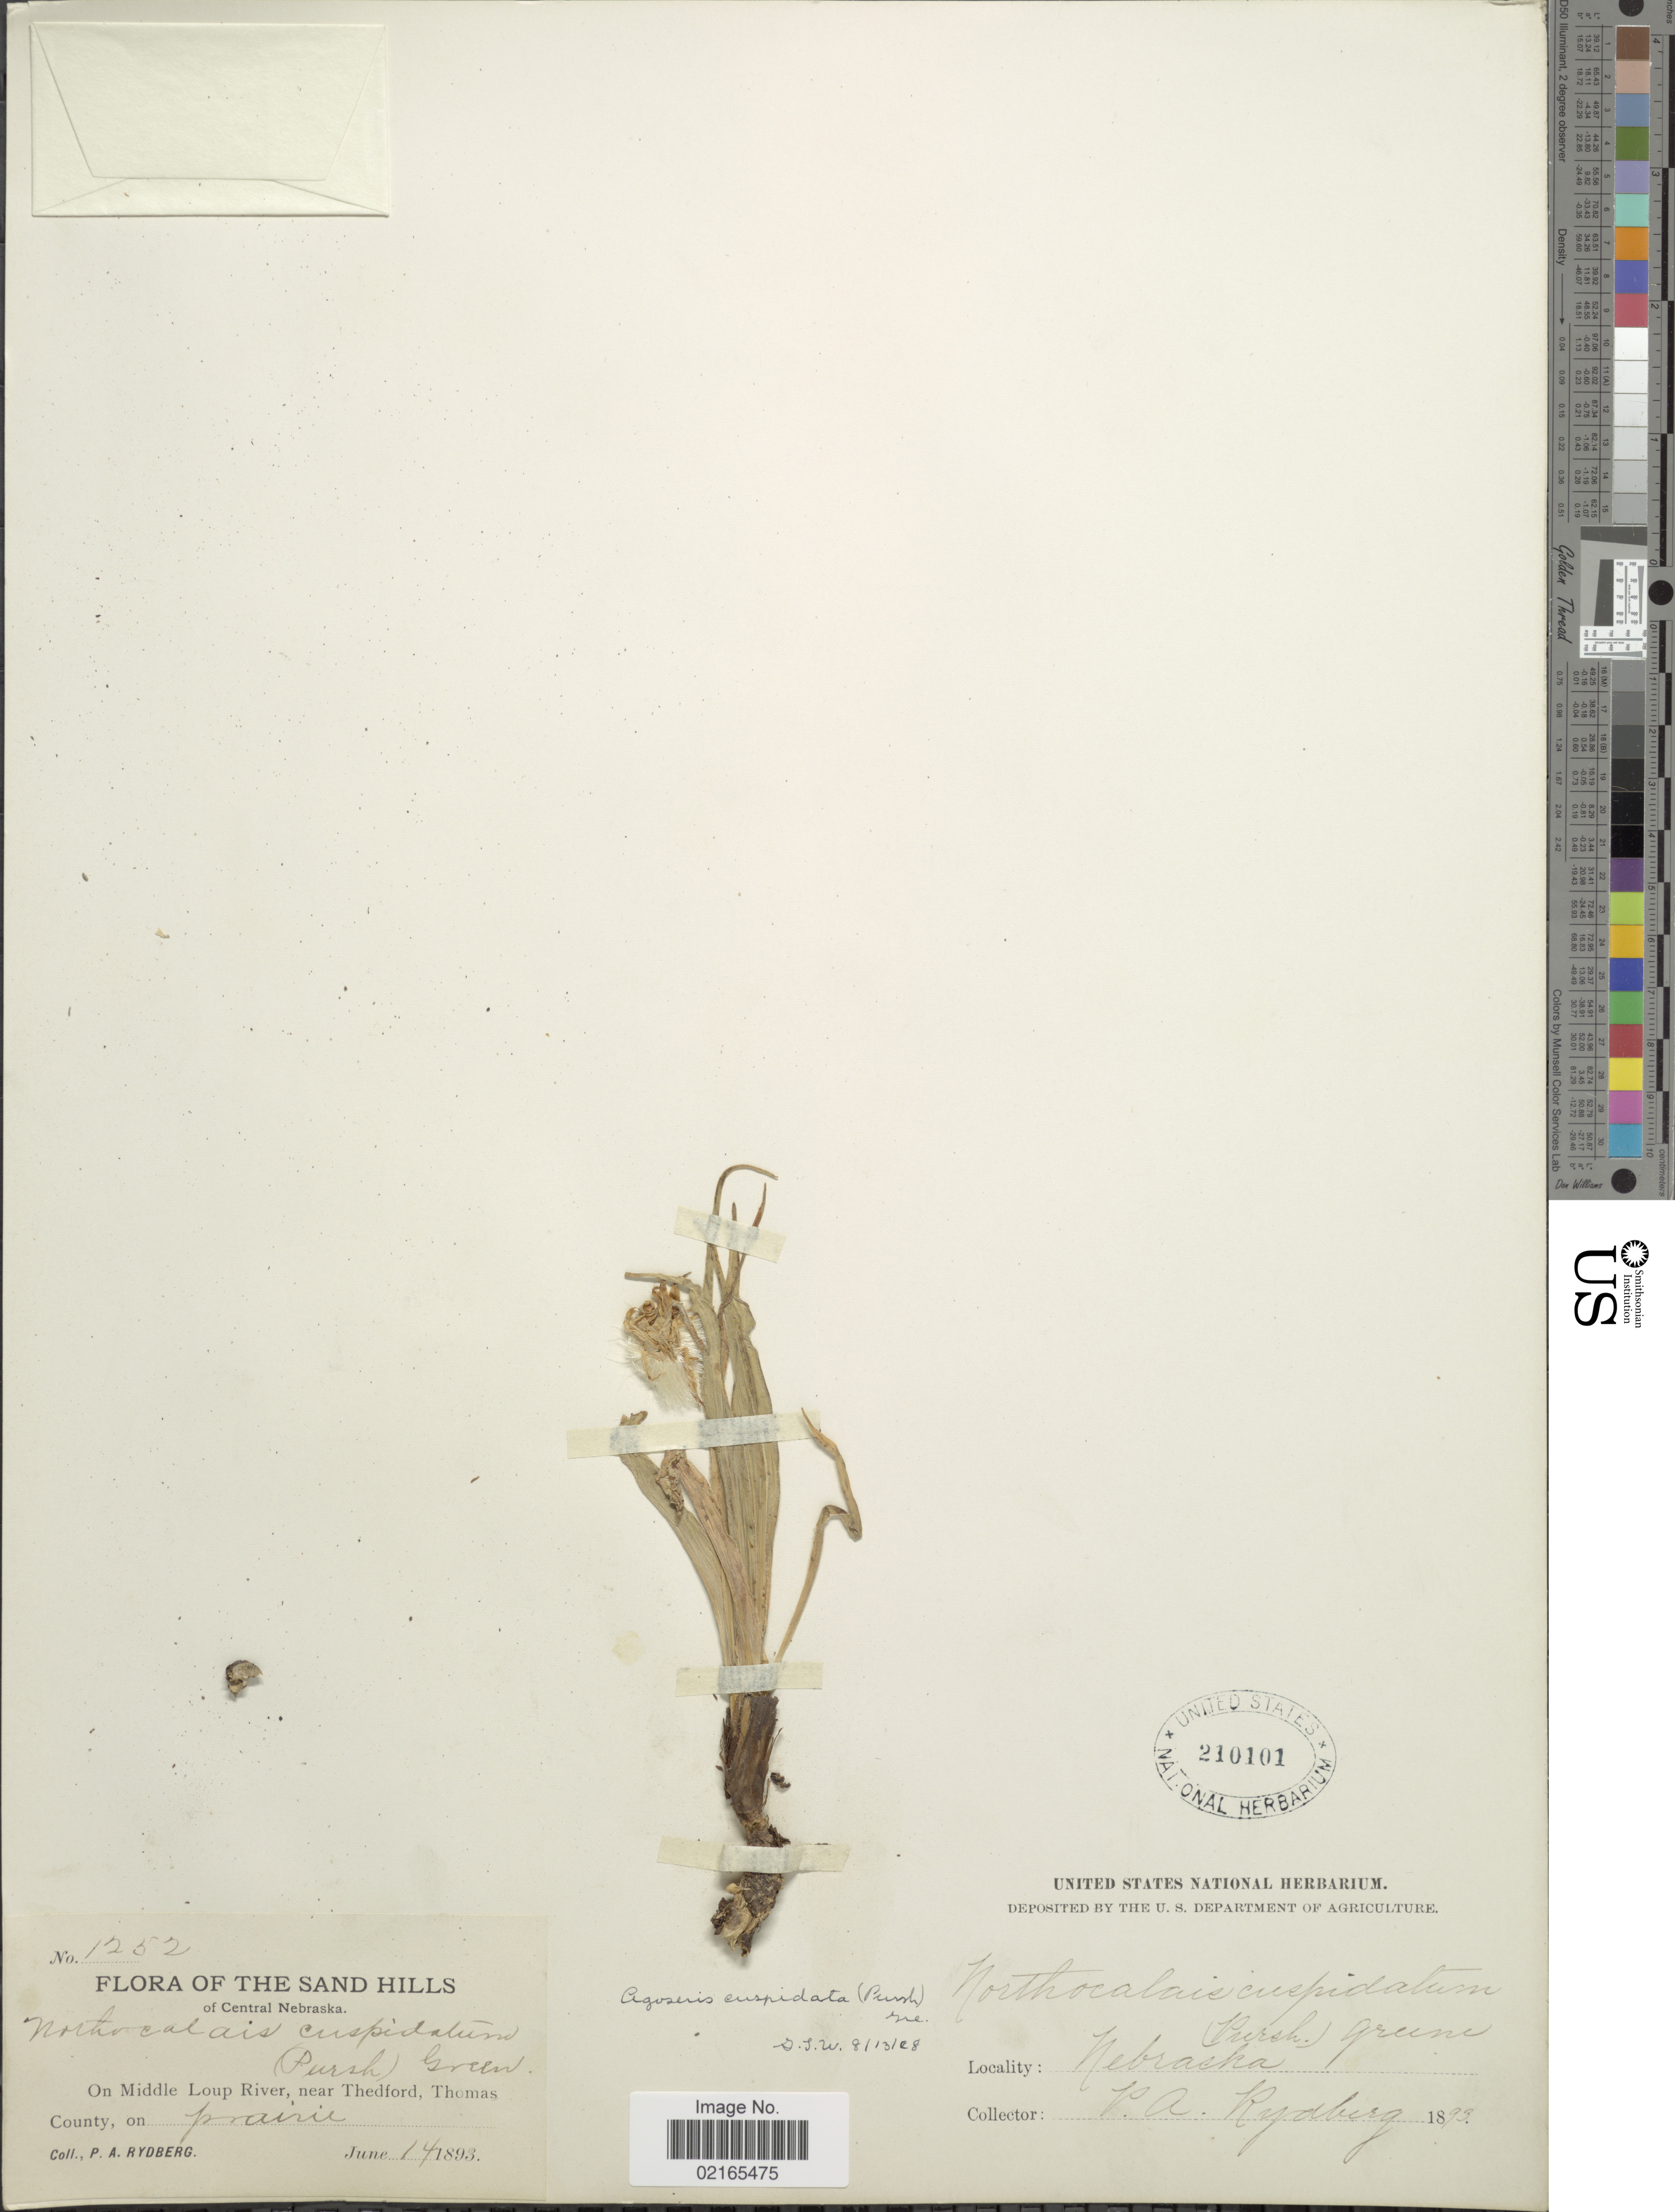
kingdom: Plantae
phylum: Tracheophyta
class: Magnoliopsida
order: Asterales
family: Asteraceae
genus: Nothocalais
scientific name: Nothocalais cuspidata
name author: (Pursh) Greene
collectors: P. A. Rydberg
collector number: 1252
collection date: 1893-06-14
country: United States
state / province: Nebraska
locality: Sand Hills of Central Nebraska, on Middle Loup River, near Thedford, Thomas County, on prairie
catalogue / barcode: US 210401